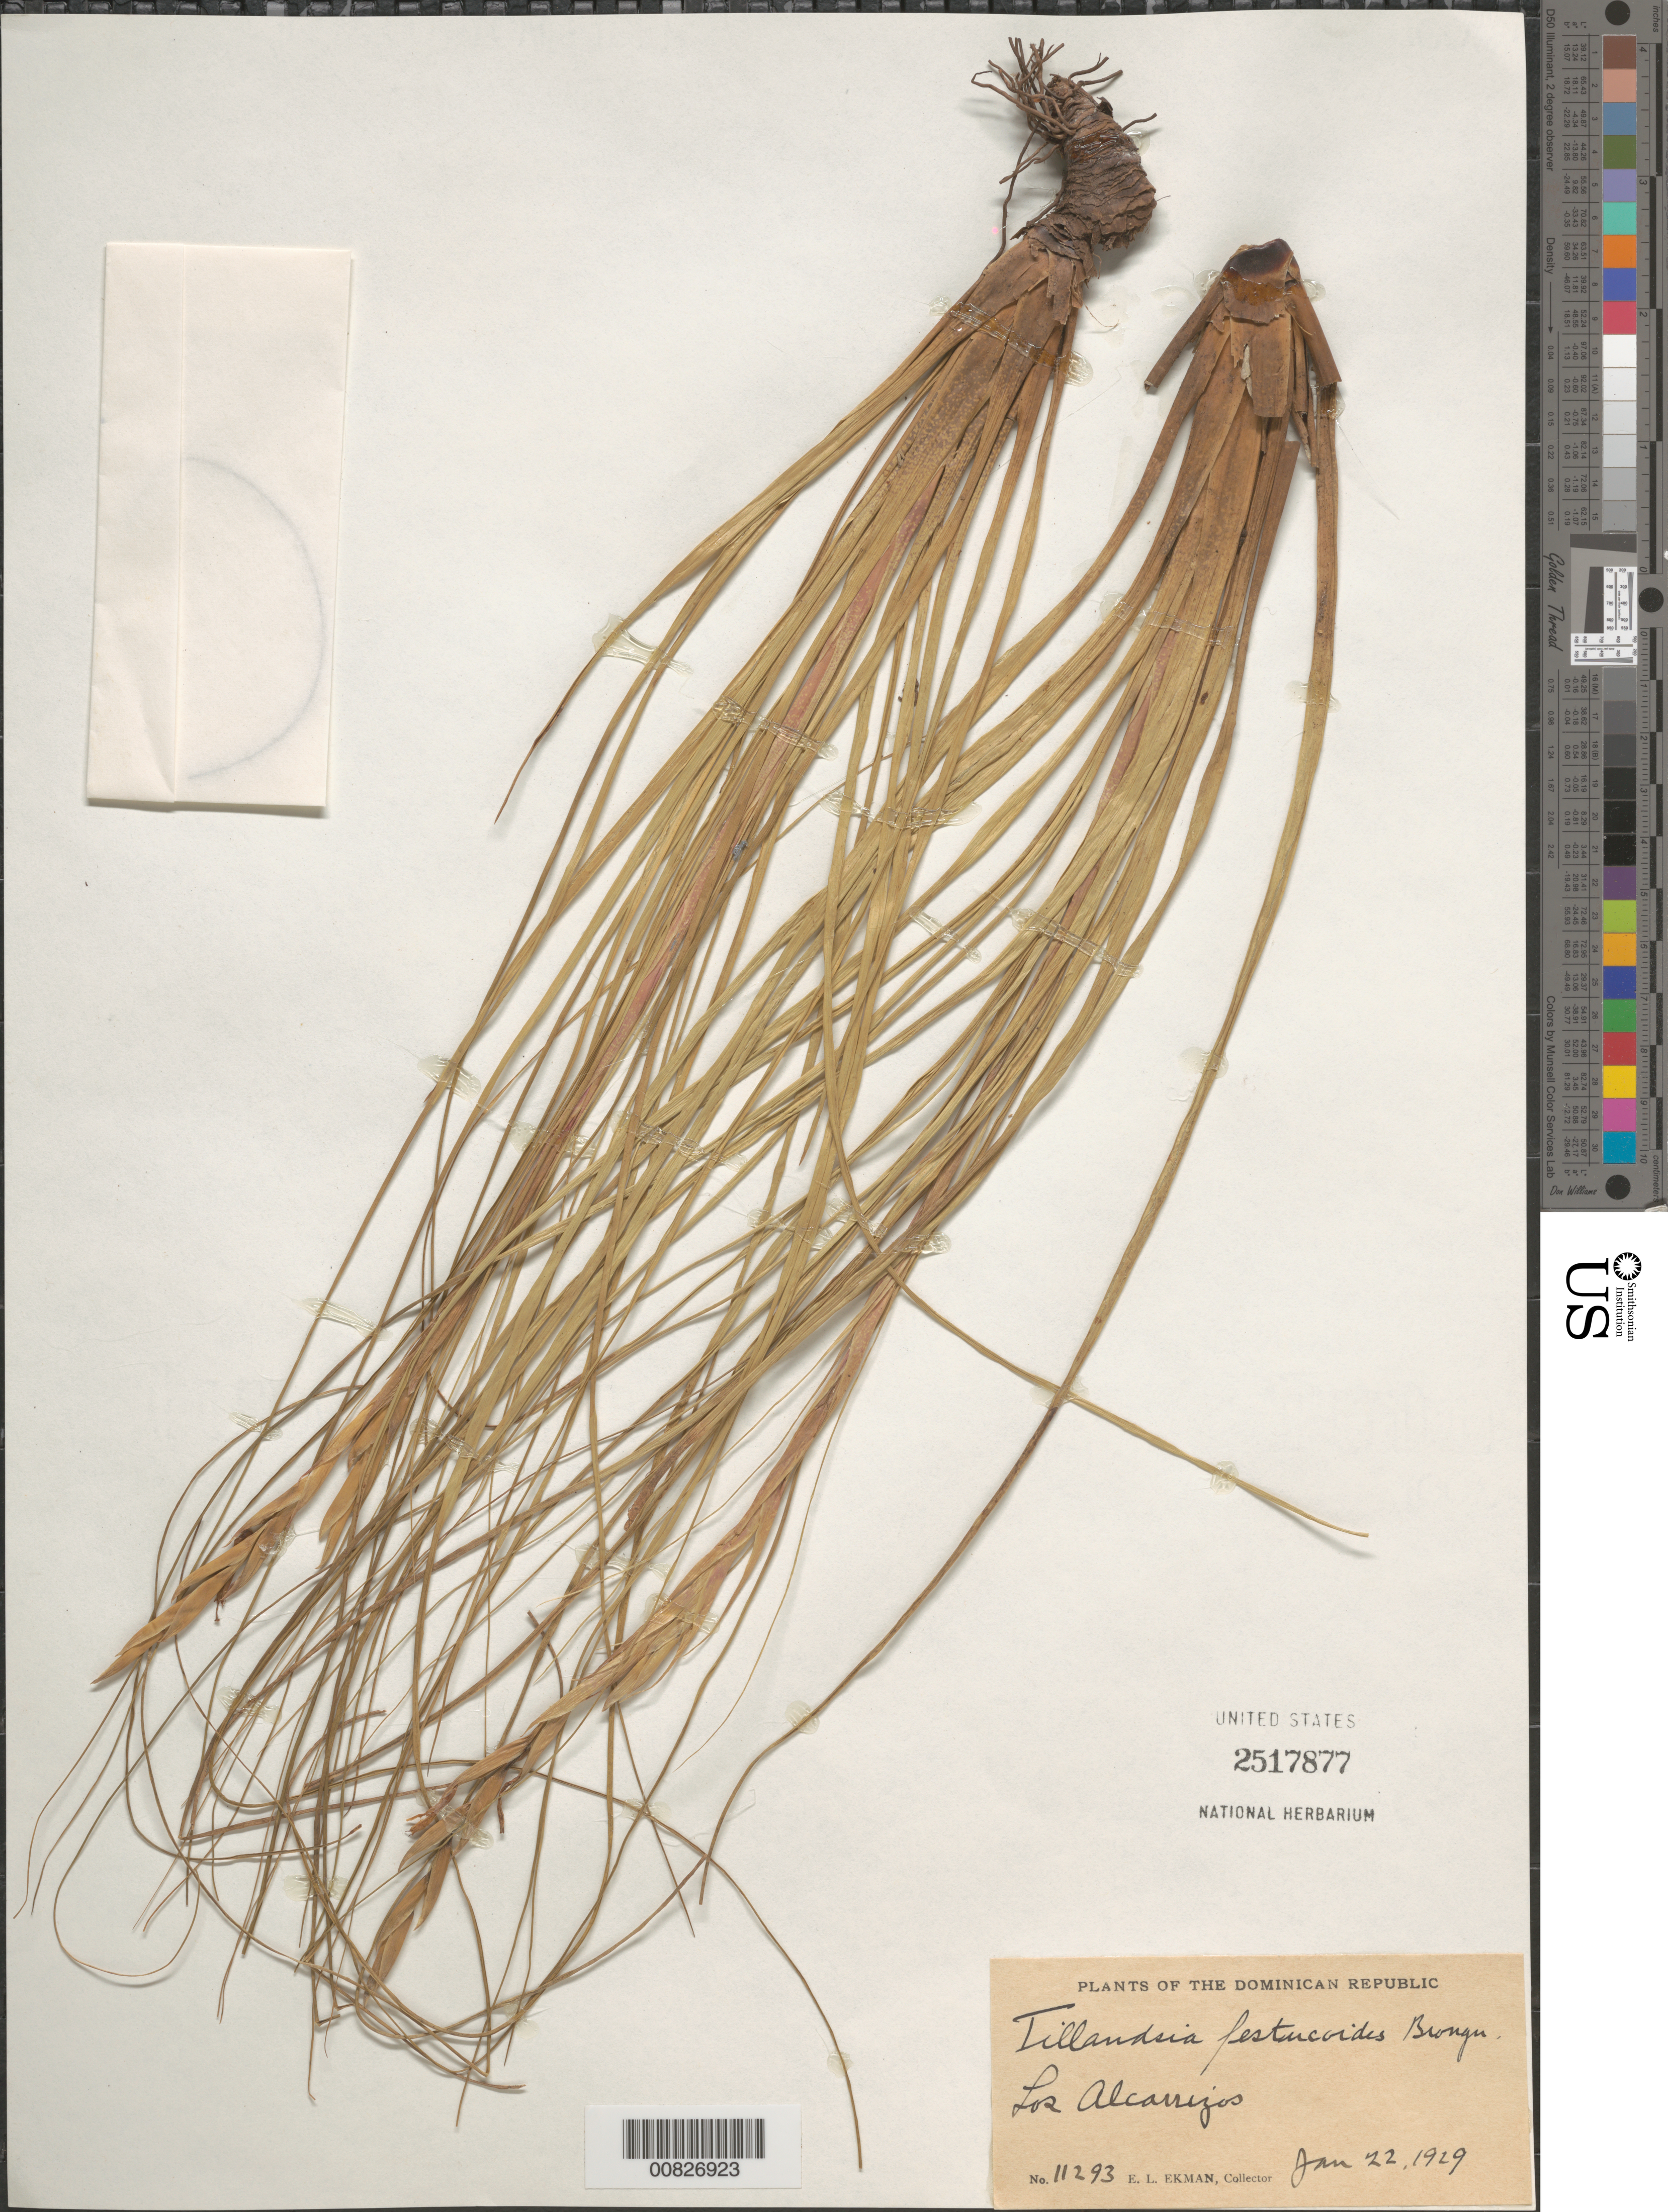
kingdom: Plantae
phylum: Tracheophyta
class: Liliopsida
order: Poales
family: Bromeliaceae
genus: Tillandsia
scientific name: Tillandsia festucoides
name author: Brongn. ex Mez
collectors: E. L. Ekman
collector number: H 11293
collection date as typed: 22 Jan 1929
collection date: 1929-01-22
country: Dominican Republic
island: Hispaniola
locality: Los Alcarrizos.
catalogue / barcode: US 2517877